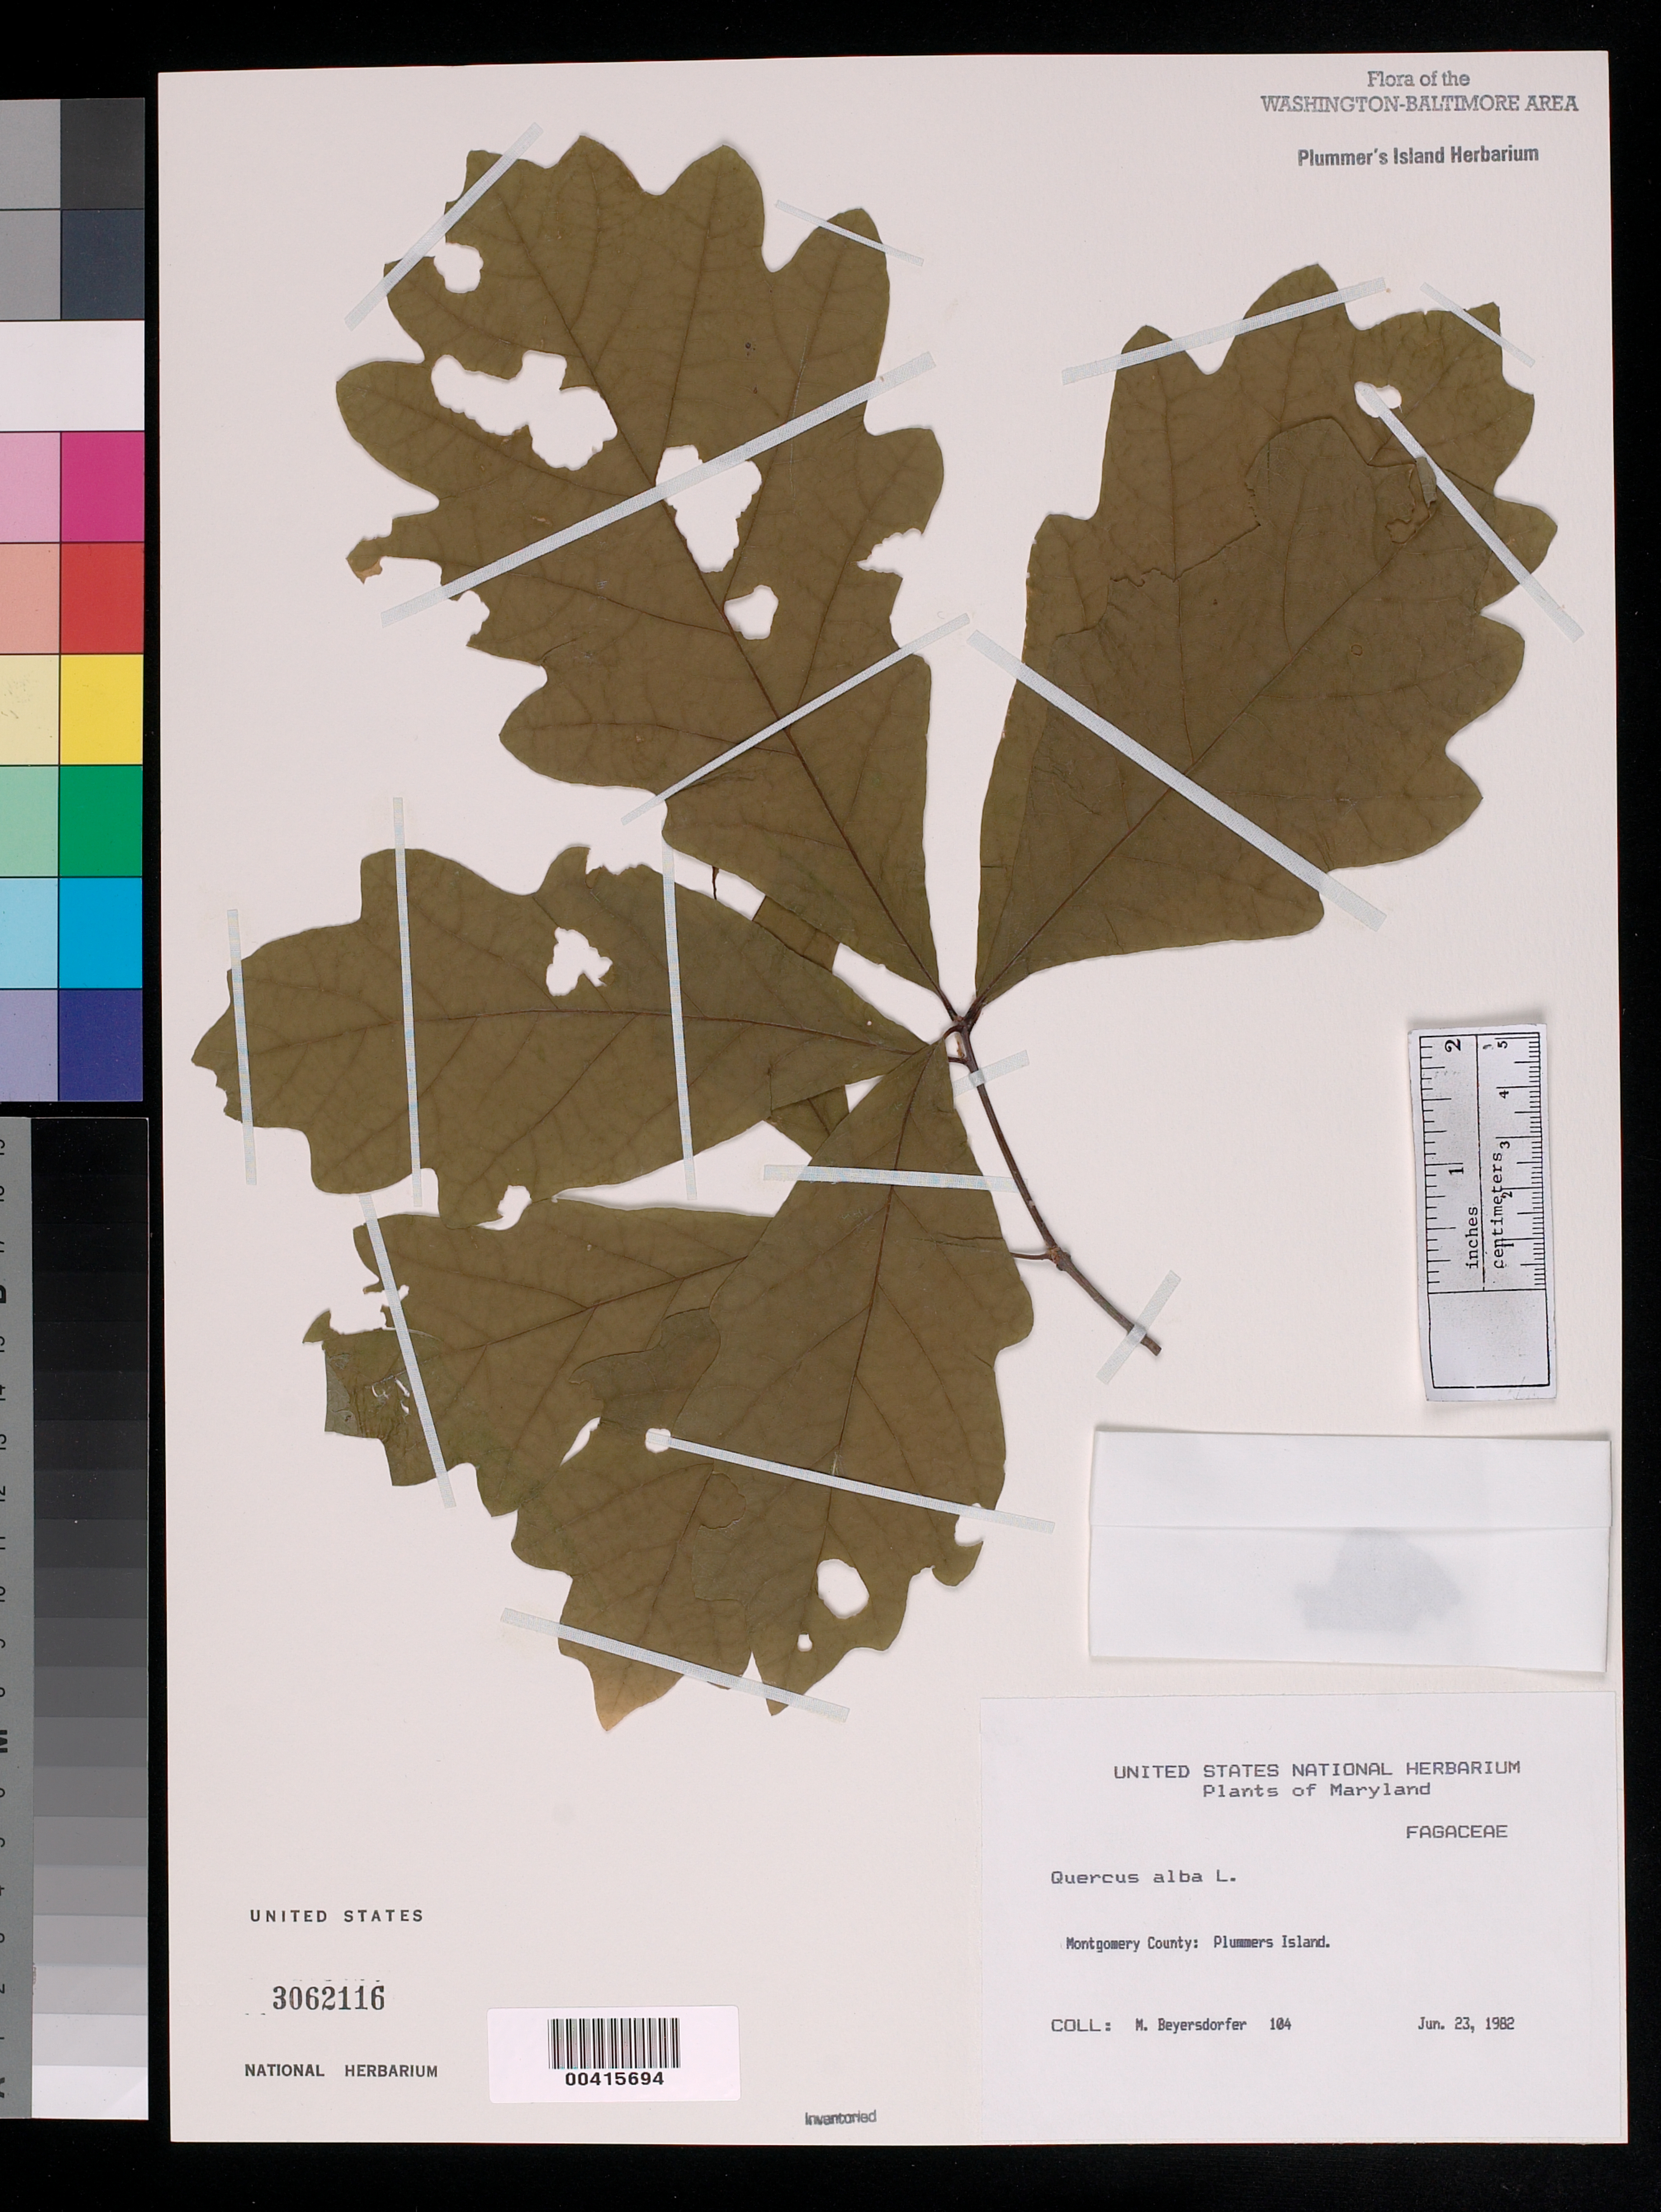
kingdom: Plantae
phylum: Tracheophyta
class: Magnoliopsida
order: Fagales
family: Fagaceae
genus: Quercus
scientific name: Quercus alba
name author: L.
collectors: M. Beyersdorfer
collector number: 104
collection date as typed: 23 Jun 1982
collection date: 1982-06-23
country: United States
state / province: Maryland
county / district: Montgomery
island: Plummers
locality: Plummer's Island C. & O. Canal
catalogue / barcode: US 3062116